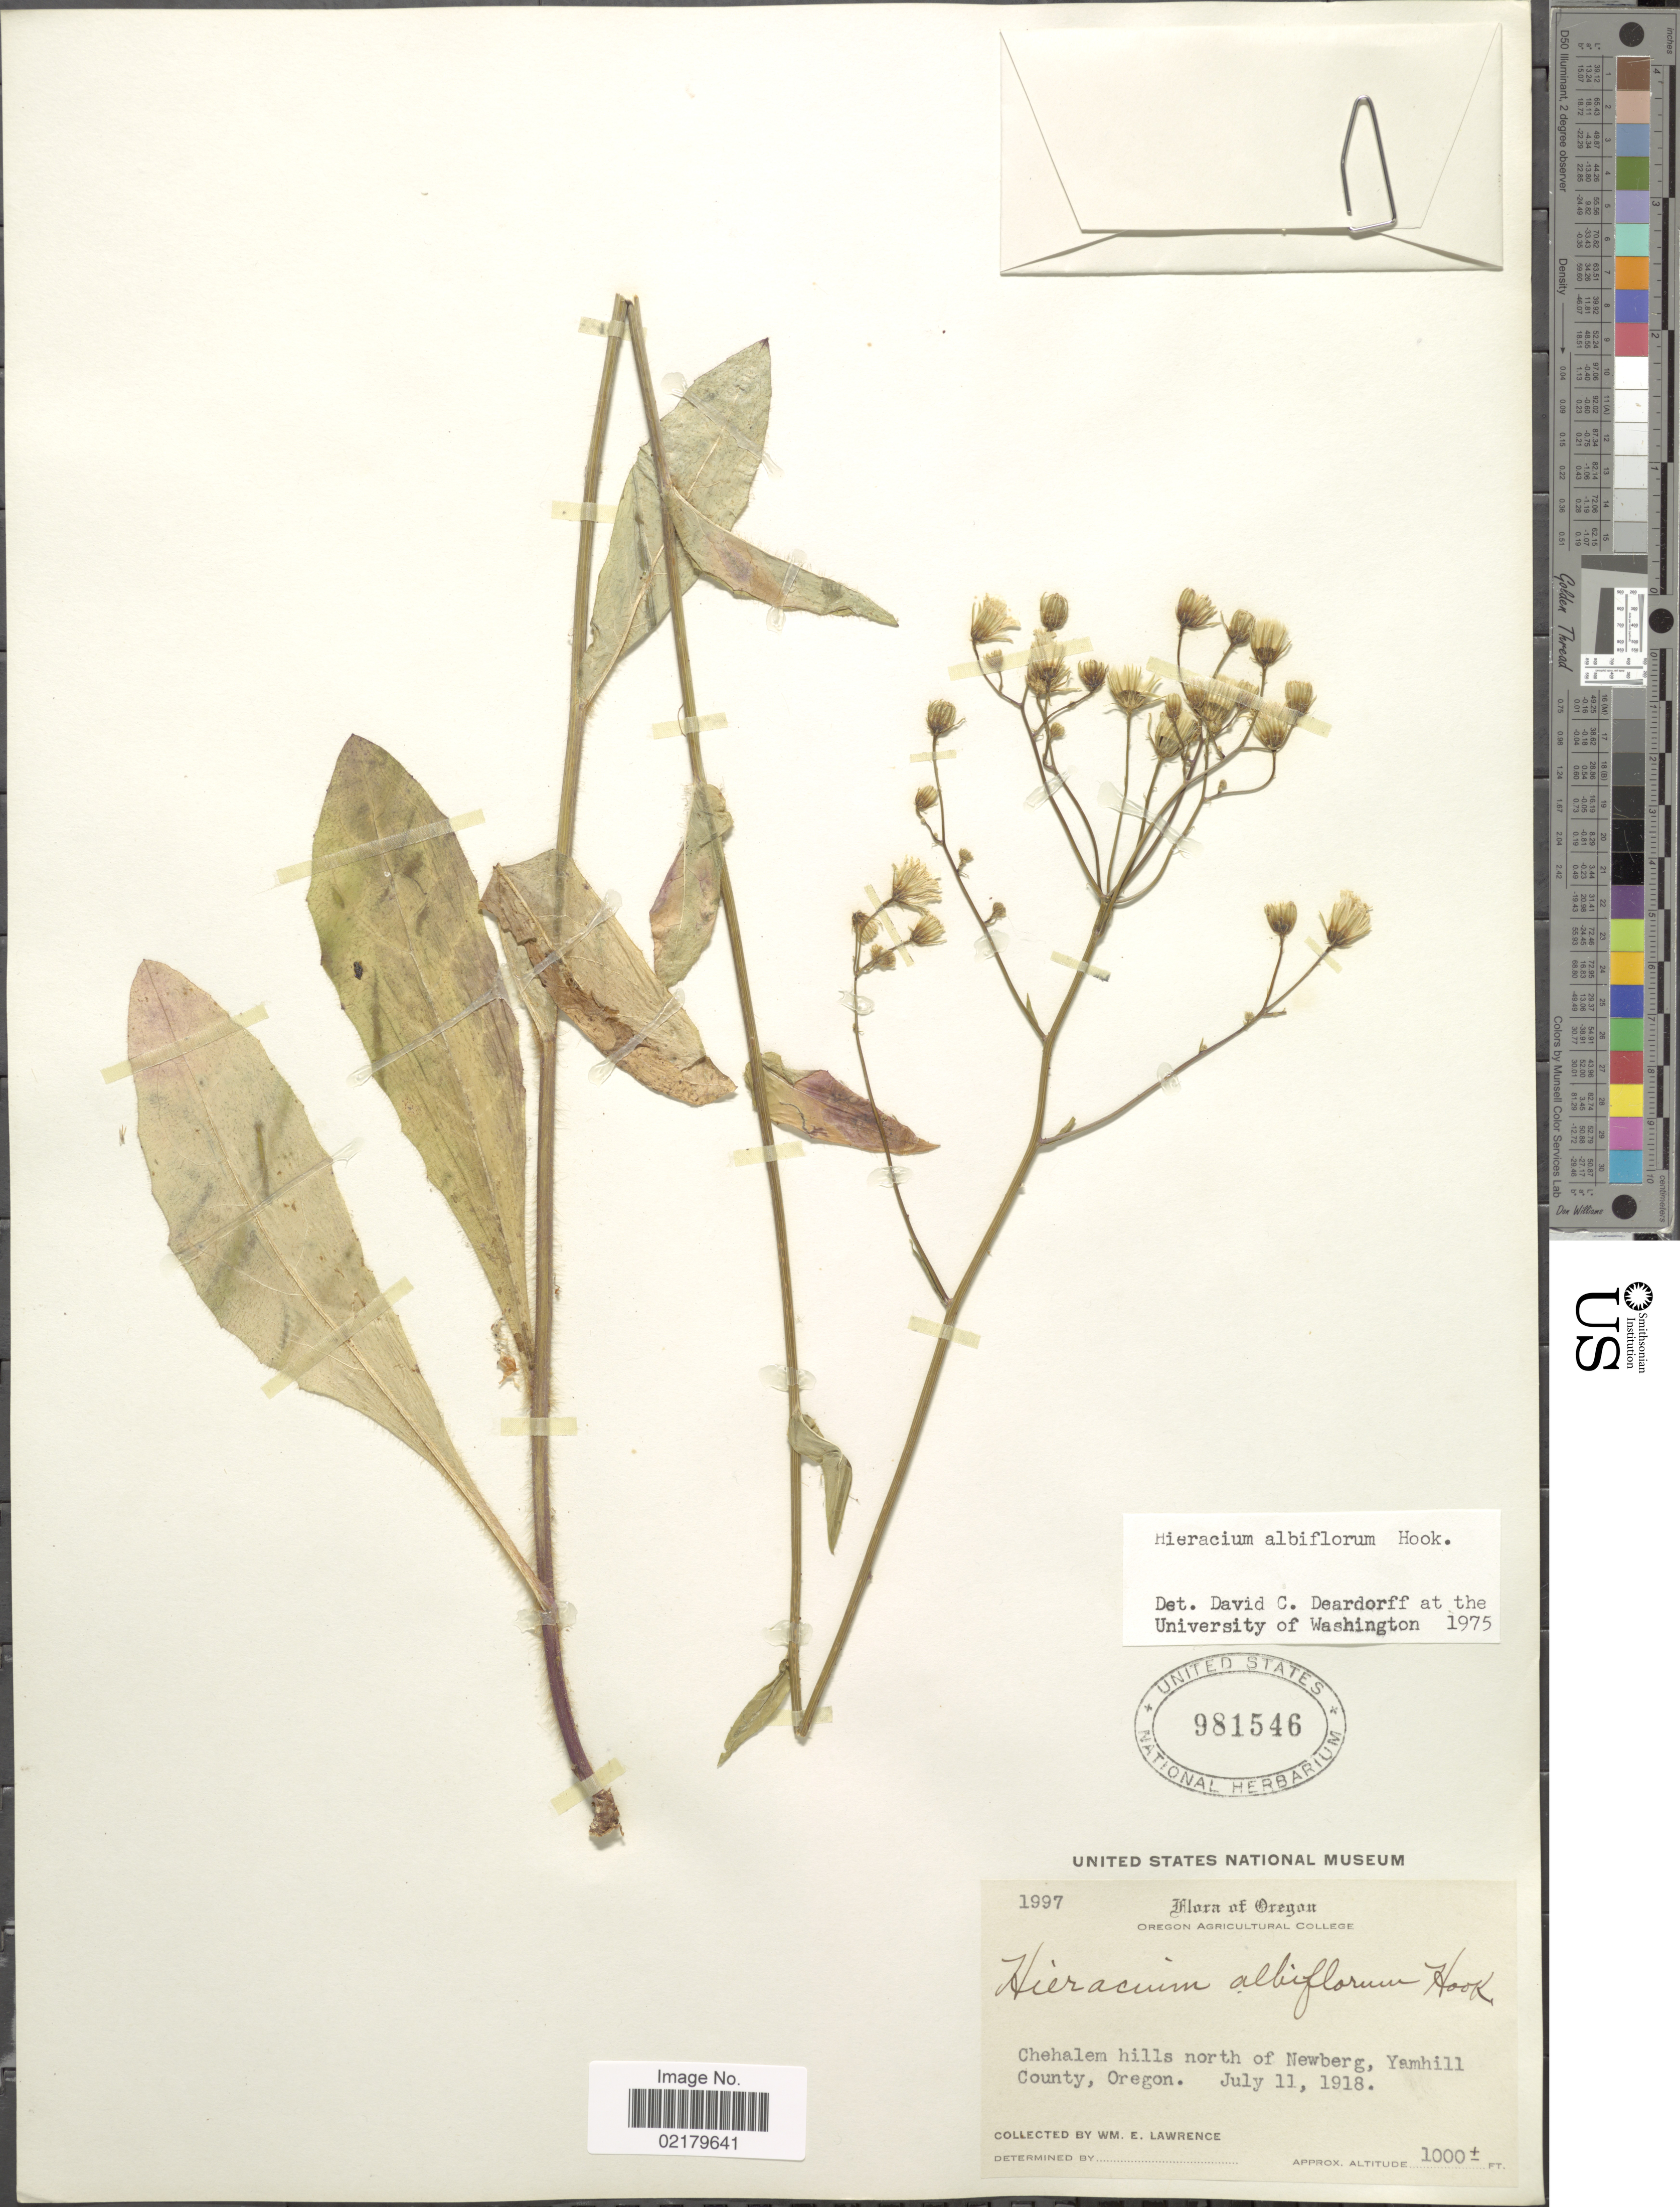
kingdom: Plantae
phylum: Tracheophyta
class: Magnoliopsida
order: Asterales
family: Asteraceae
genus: Hieracium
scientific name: Hieracium albiflorum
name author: Hook.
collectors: W. Lawrence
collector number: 1997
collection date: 1918-07-11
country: United States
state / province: Oregon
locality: Chehalem hill north of Newberg, Yamhill County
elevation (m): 305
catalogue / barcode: US 981546